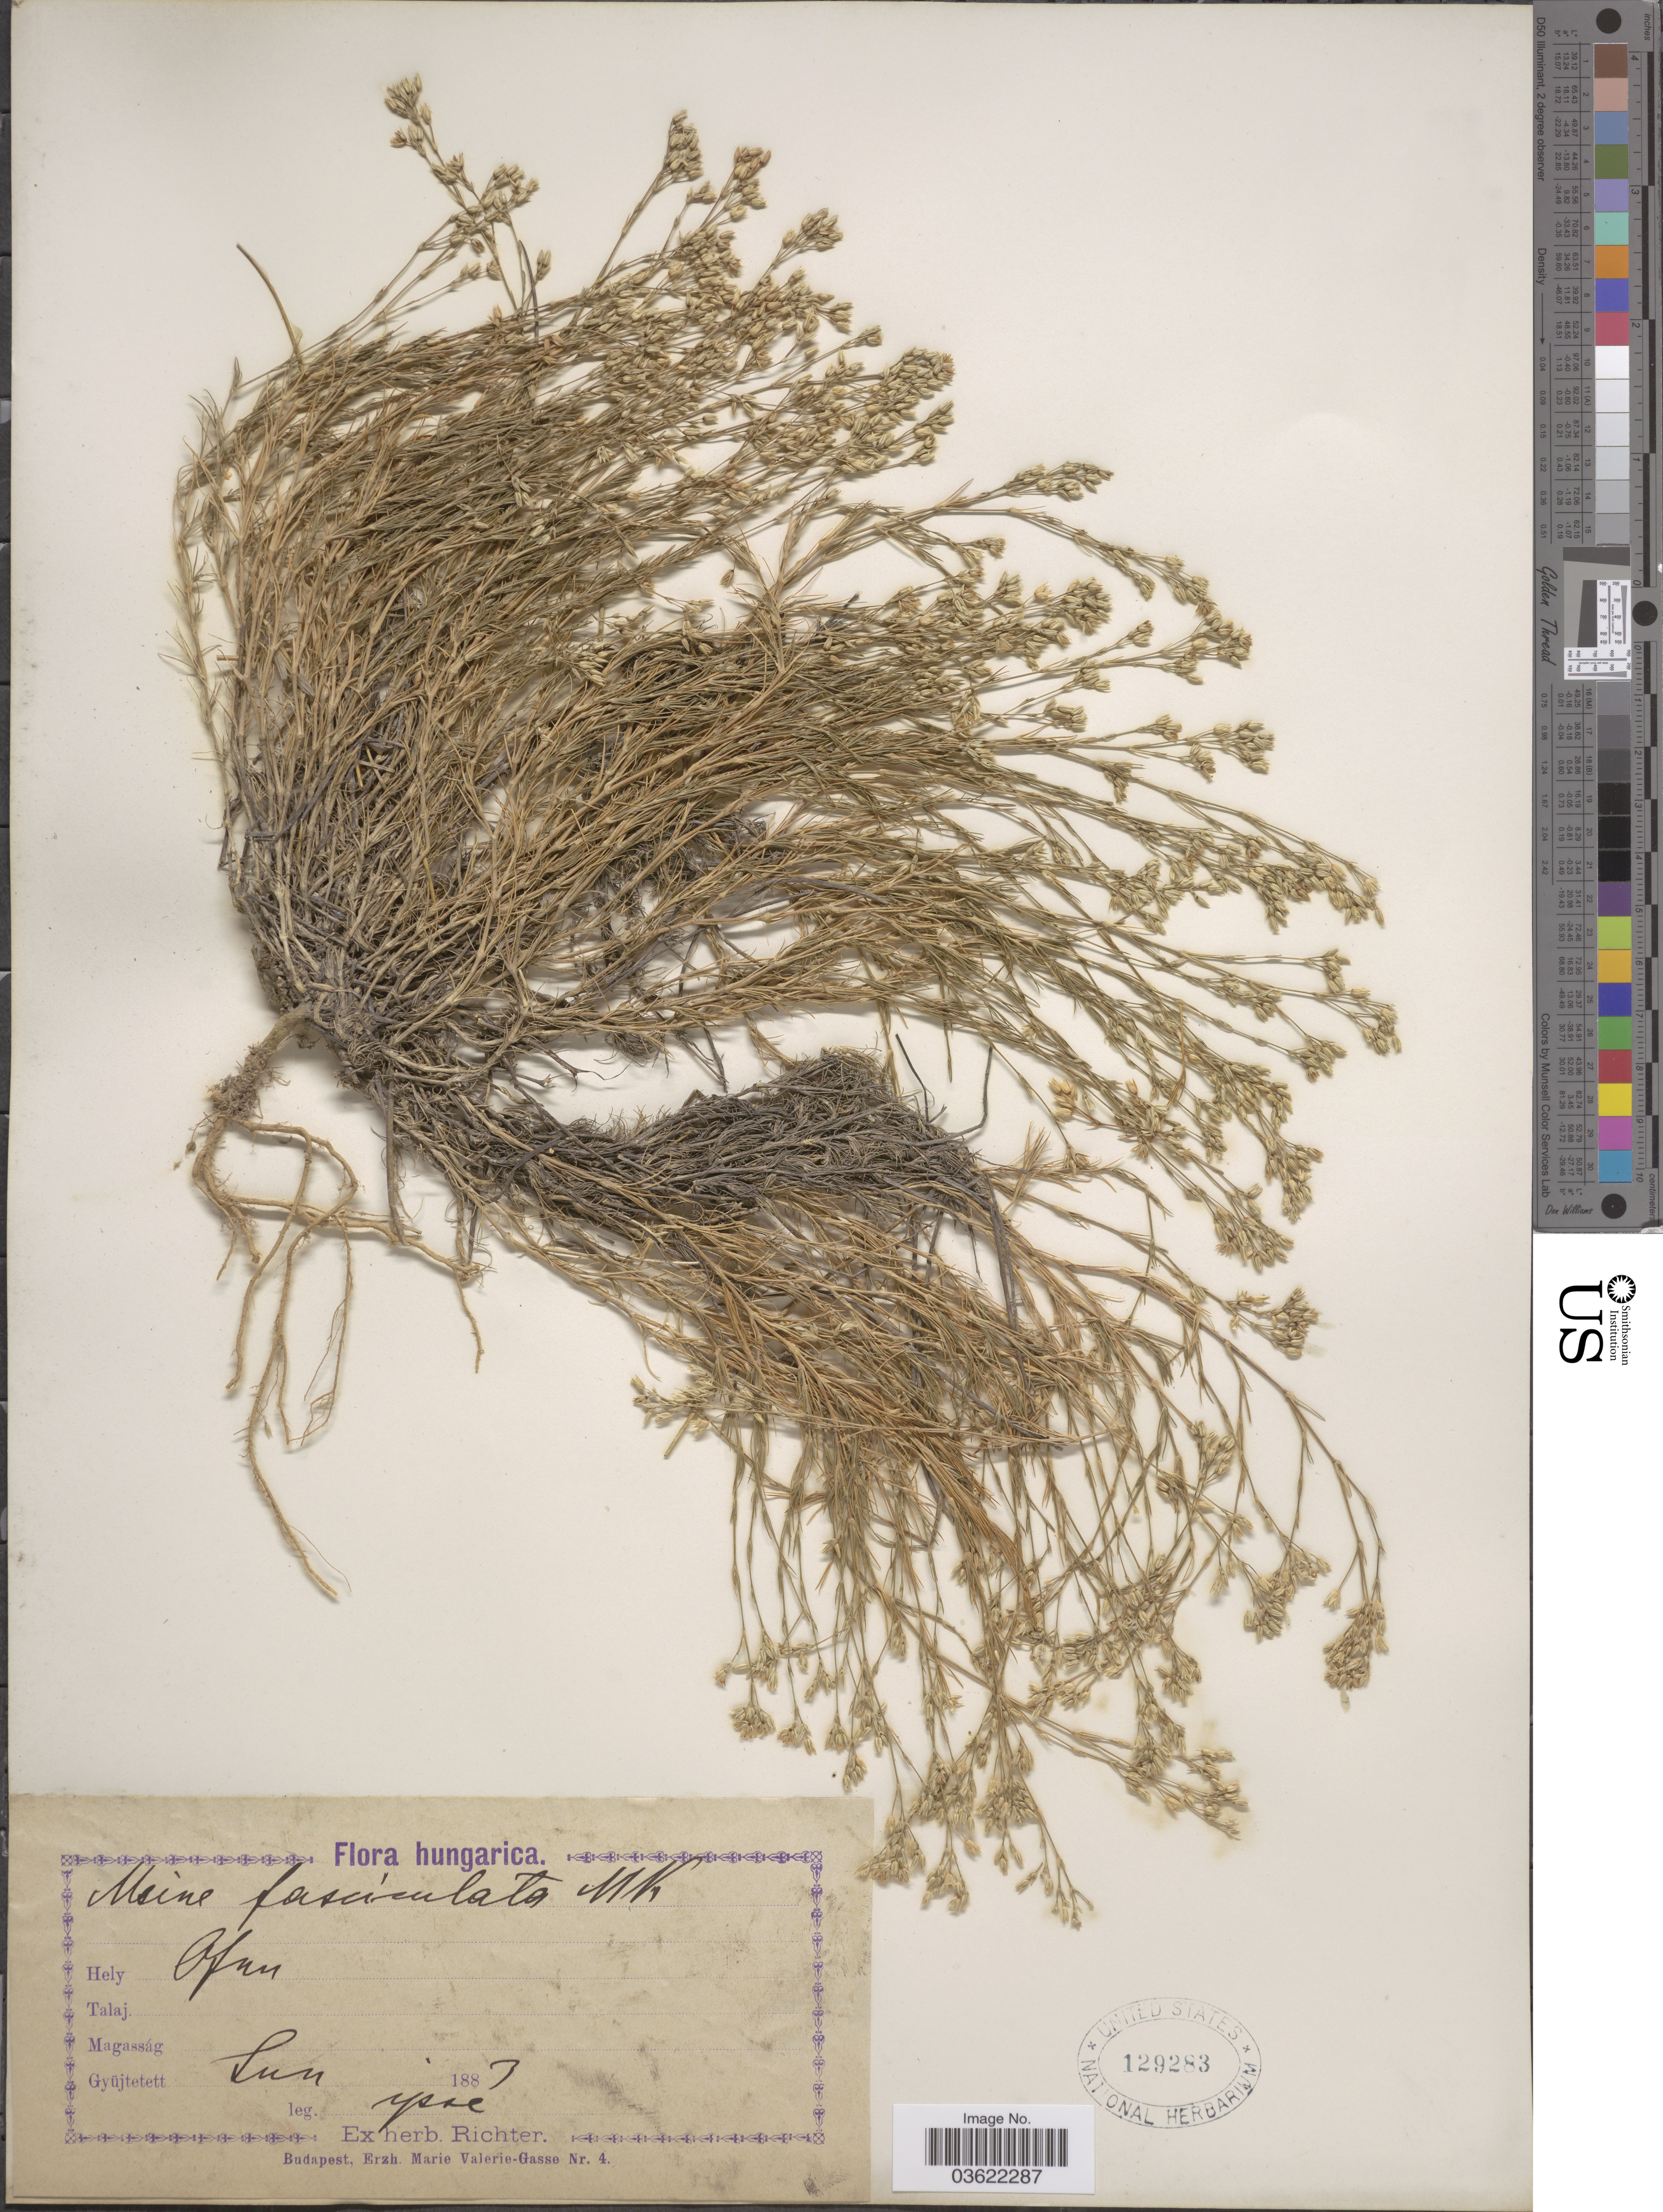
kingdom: Plantae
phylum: Tracheophyta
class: Magnoliopsida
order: Caryophyllales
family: Caryophyllaceae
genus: Arenaria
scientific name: Arenaria fasciculata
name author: L.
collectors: -- Richter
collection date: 1887-06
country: Hungary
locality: Hely Ofen.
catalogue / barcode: US 129283